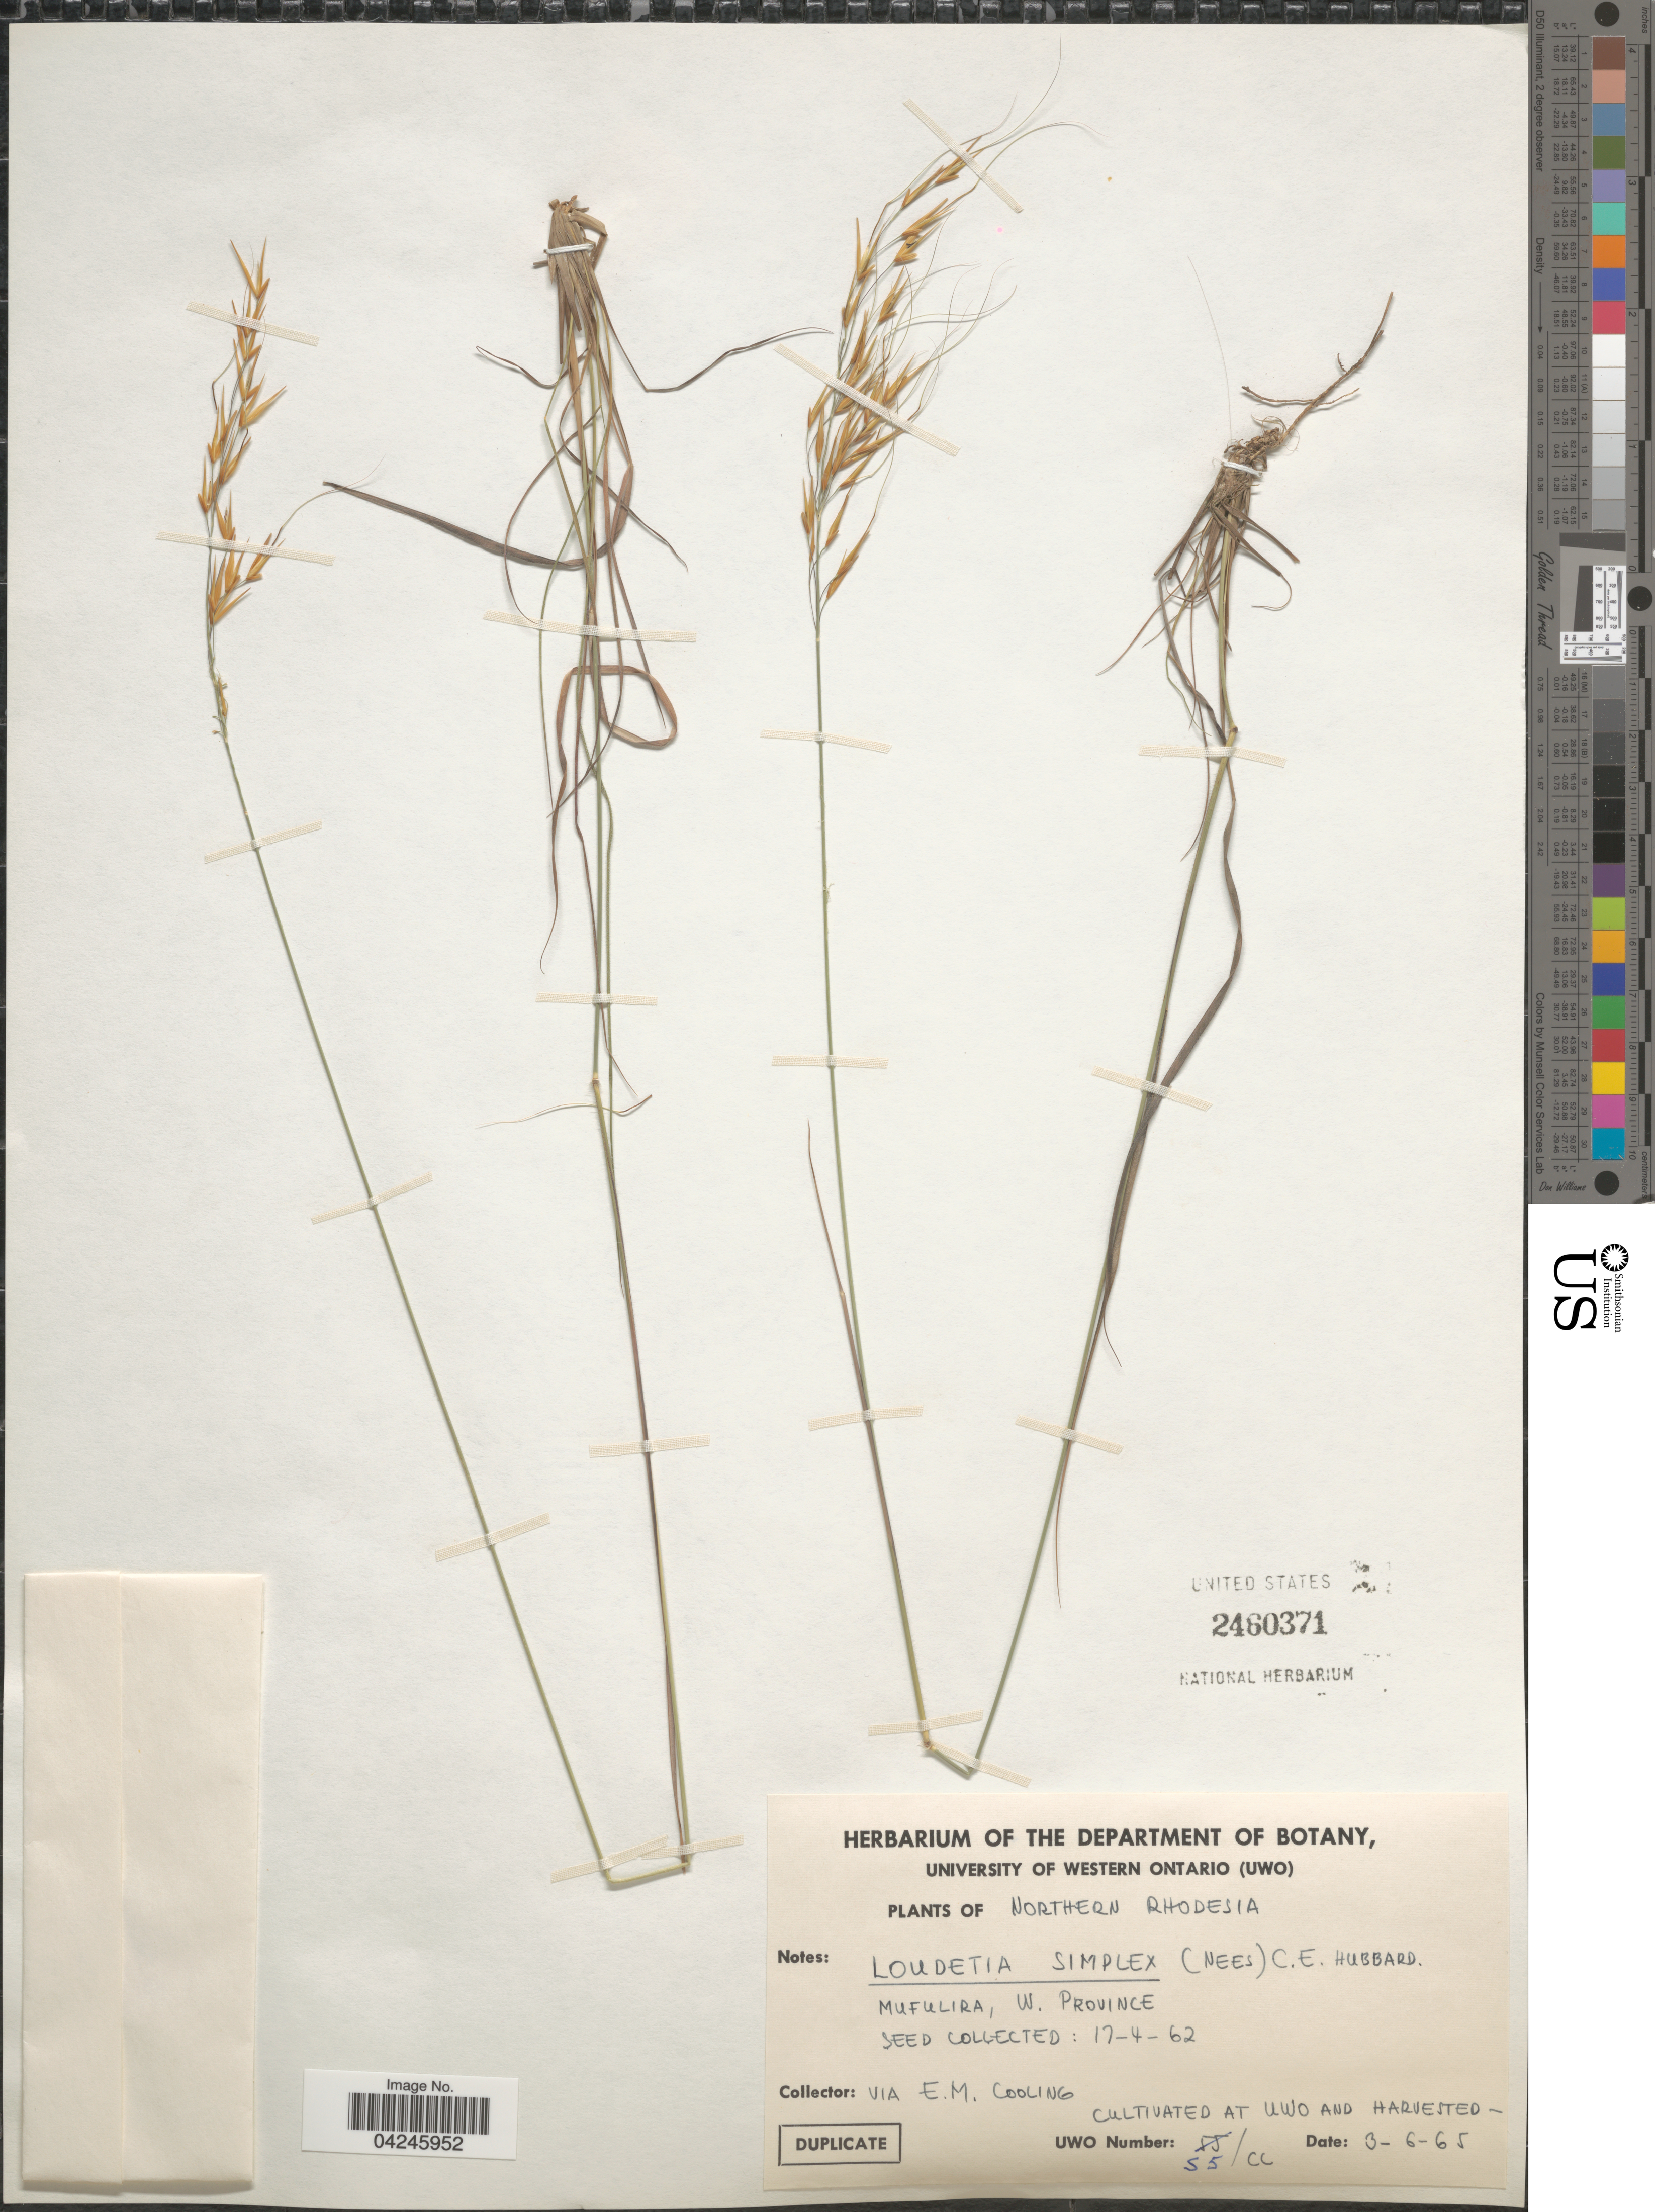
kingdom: Plantae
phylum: Tracheophyta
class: Liliopsida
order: Poales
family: Poaceae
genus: Loudetia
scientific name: Loudetia simplex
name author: (Nees) C.E. Hubb.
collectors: ex herb. Bot. Department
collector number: S5/CC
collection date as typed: Transcribed d/m/y: 3/6/65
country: Canada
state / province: Ontario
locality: At UWO.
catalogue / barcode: US 2460371